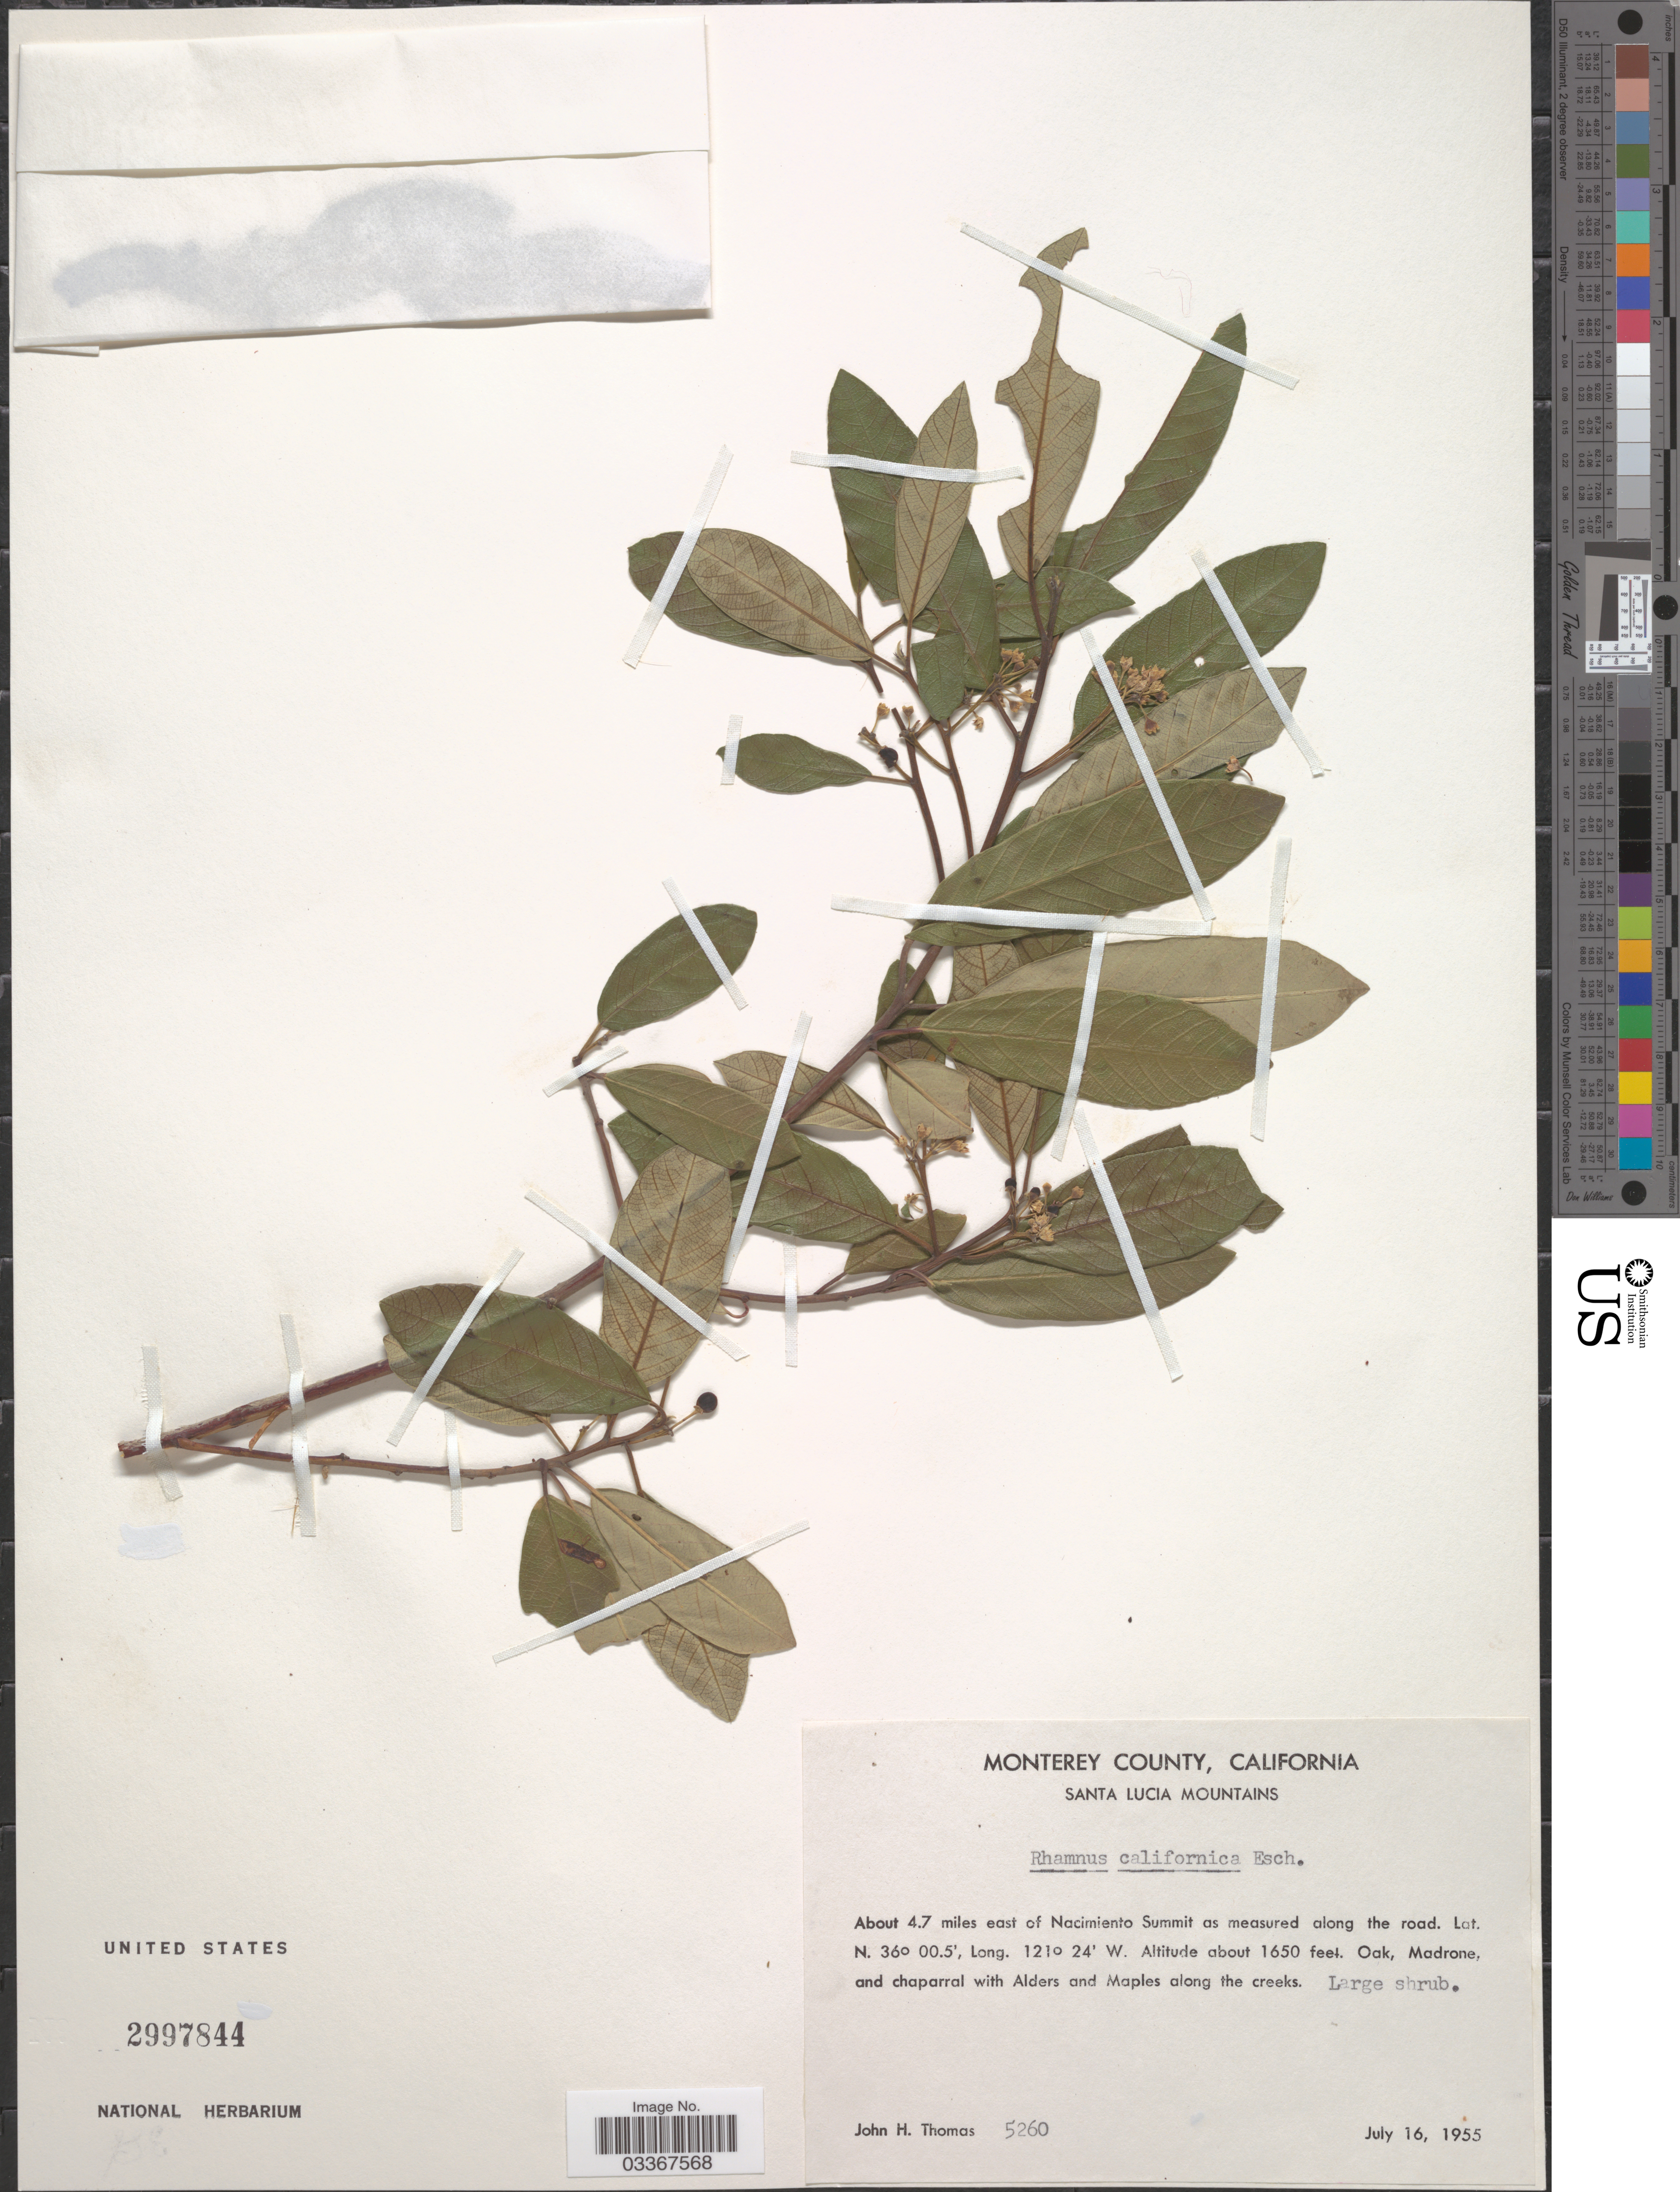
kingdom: Plantae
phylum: Tracheophyta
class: Magnoliopsida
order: Rosales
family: Rhamnaceae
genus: Frangula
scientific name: Frangula californica subsp. tomentella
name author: (Benth.) Kartesz & Gandhi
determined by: Strong, Mark T., (BOT), Smithsonian Institution - National Museum of Natural History (UNITED STATES)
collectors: J. H. Thomas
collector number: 5260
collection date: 1955-07-16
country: United States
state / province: California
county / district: Monterey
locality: Monterey County, Santa Lucia Mountains, About 4.7 miles east of Nacimiento Summit as measured along the road.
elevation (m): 503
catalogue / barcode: US 2997844